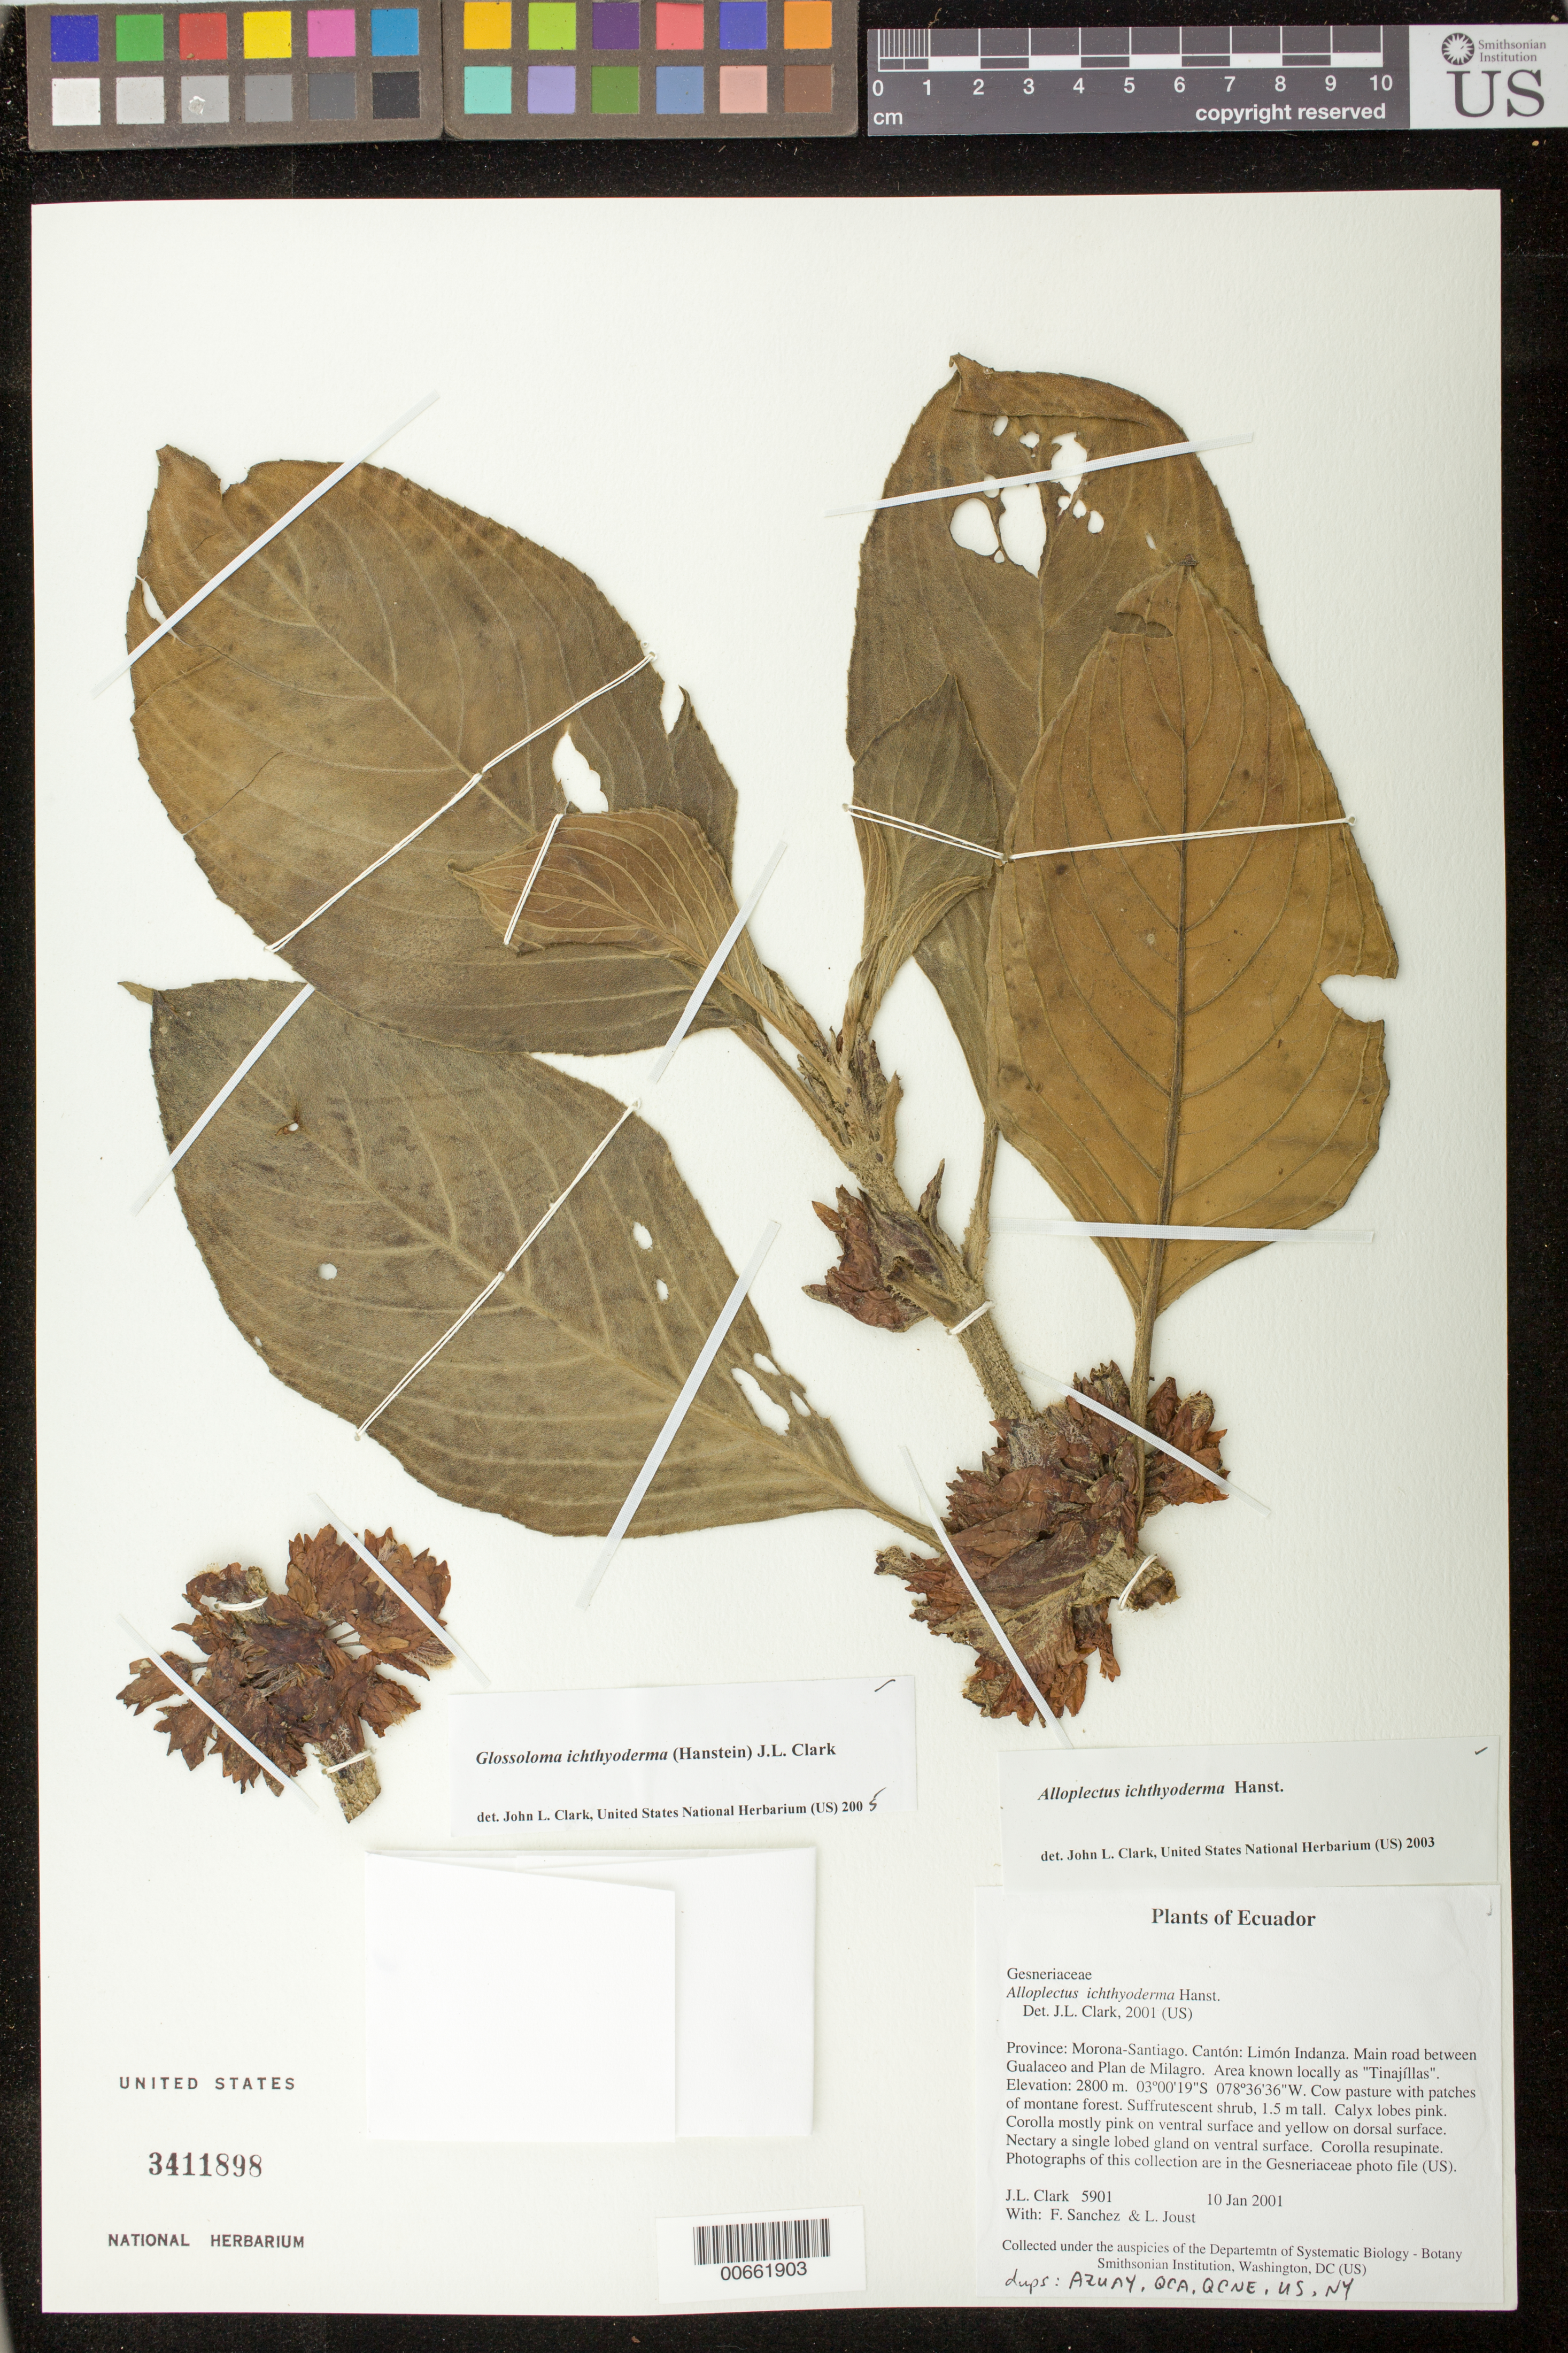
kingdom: Plantae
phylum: Tracheophyta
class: Magnoliopsida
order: Lamiales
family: Gesneriaceae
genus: Glossoloma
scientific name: Glossoloma ichthyoderma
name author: (Hanst.) J.L. Clark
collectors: J. L. Clark, F. Sanchez & L. Jost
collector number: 5901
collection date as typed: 10 Jan 2001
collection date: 2001-01-10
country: Ecuador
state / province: Morona-Santiago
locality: Cantón: Limón Indanza. Main road between Gualaceo and Plan de Milagro. Area known locally as "Tinajíllas"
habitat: Cow pasture with patches of montane forest.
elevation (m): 2800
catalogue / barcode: US 3411898